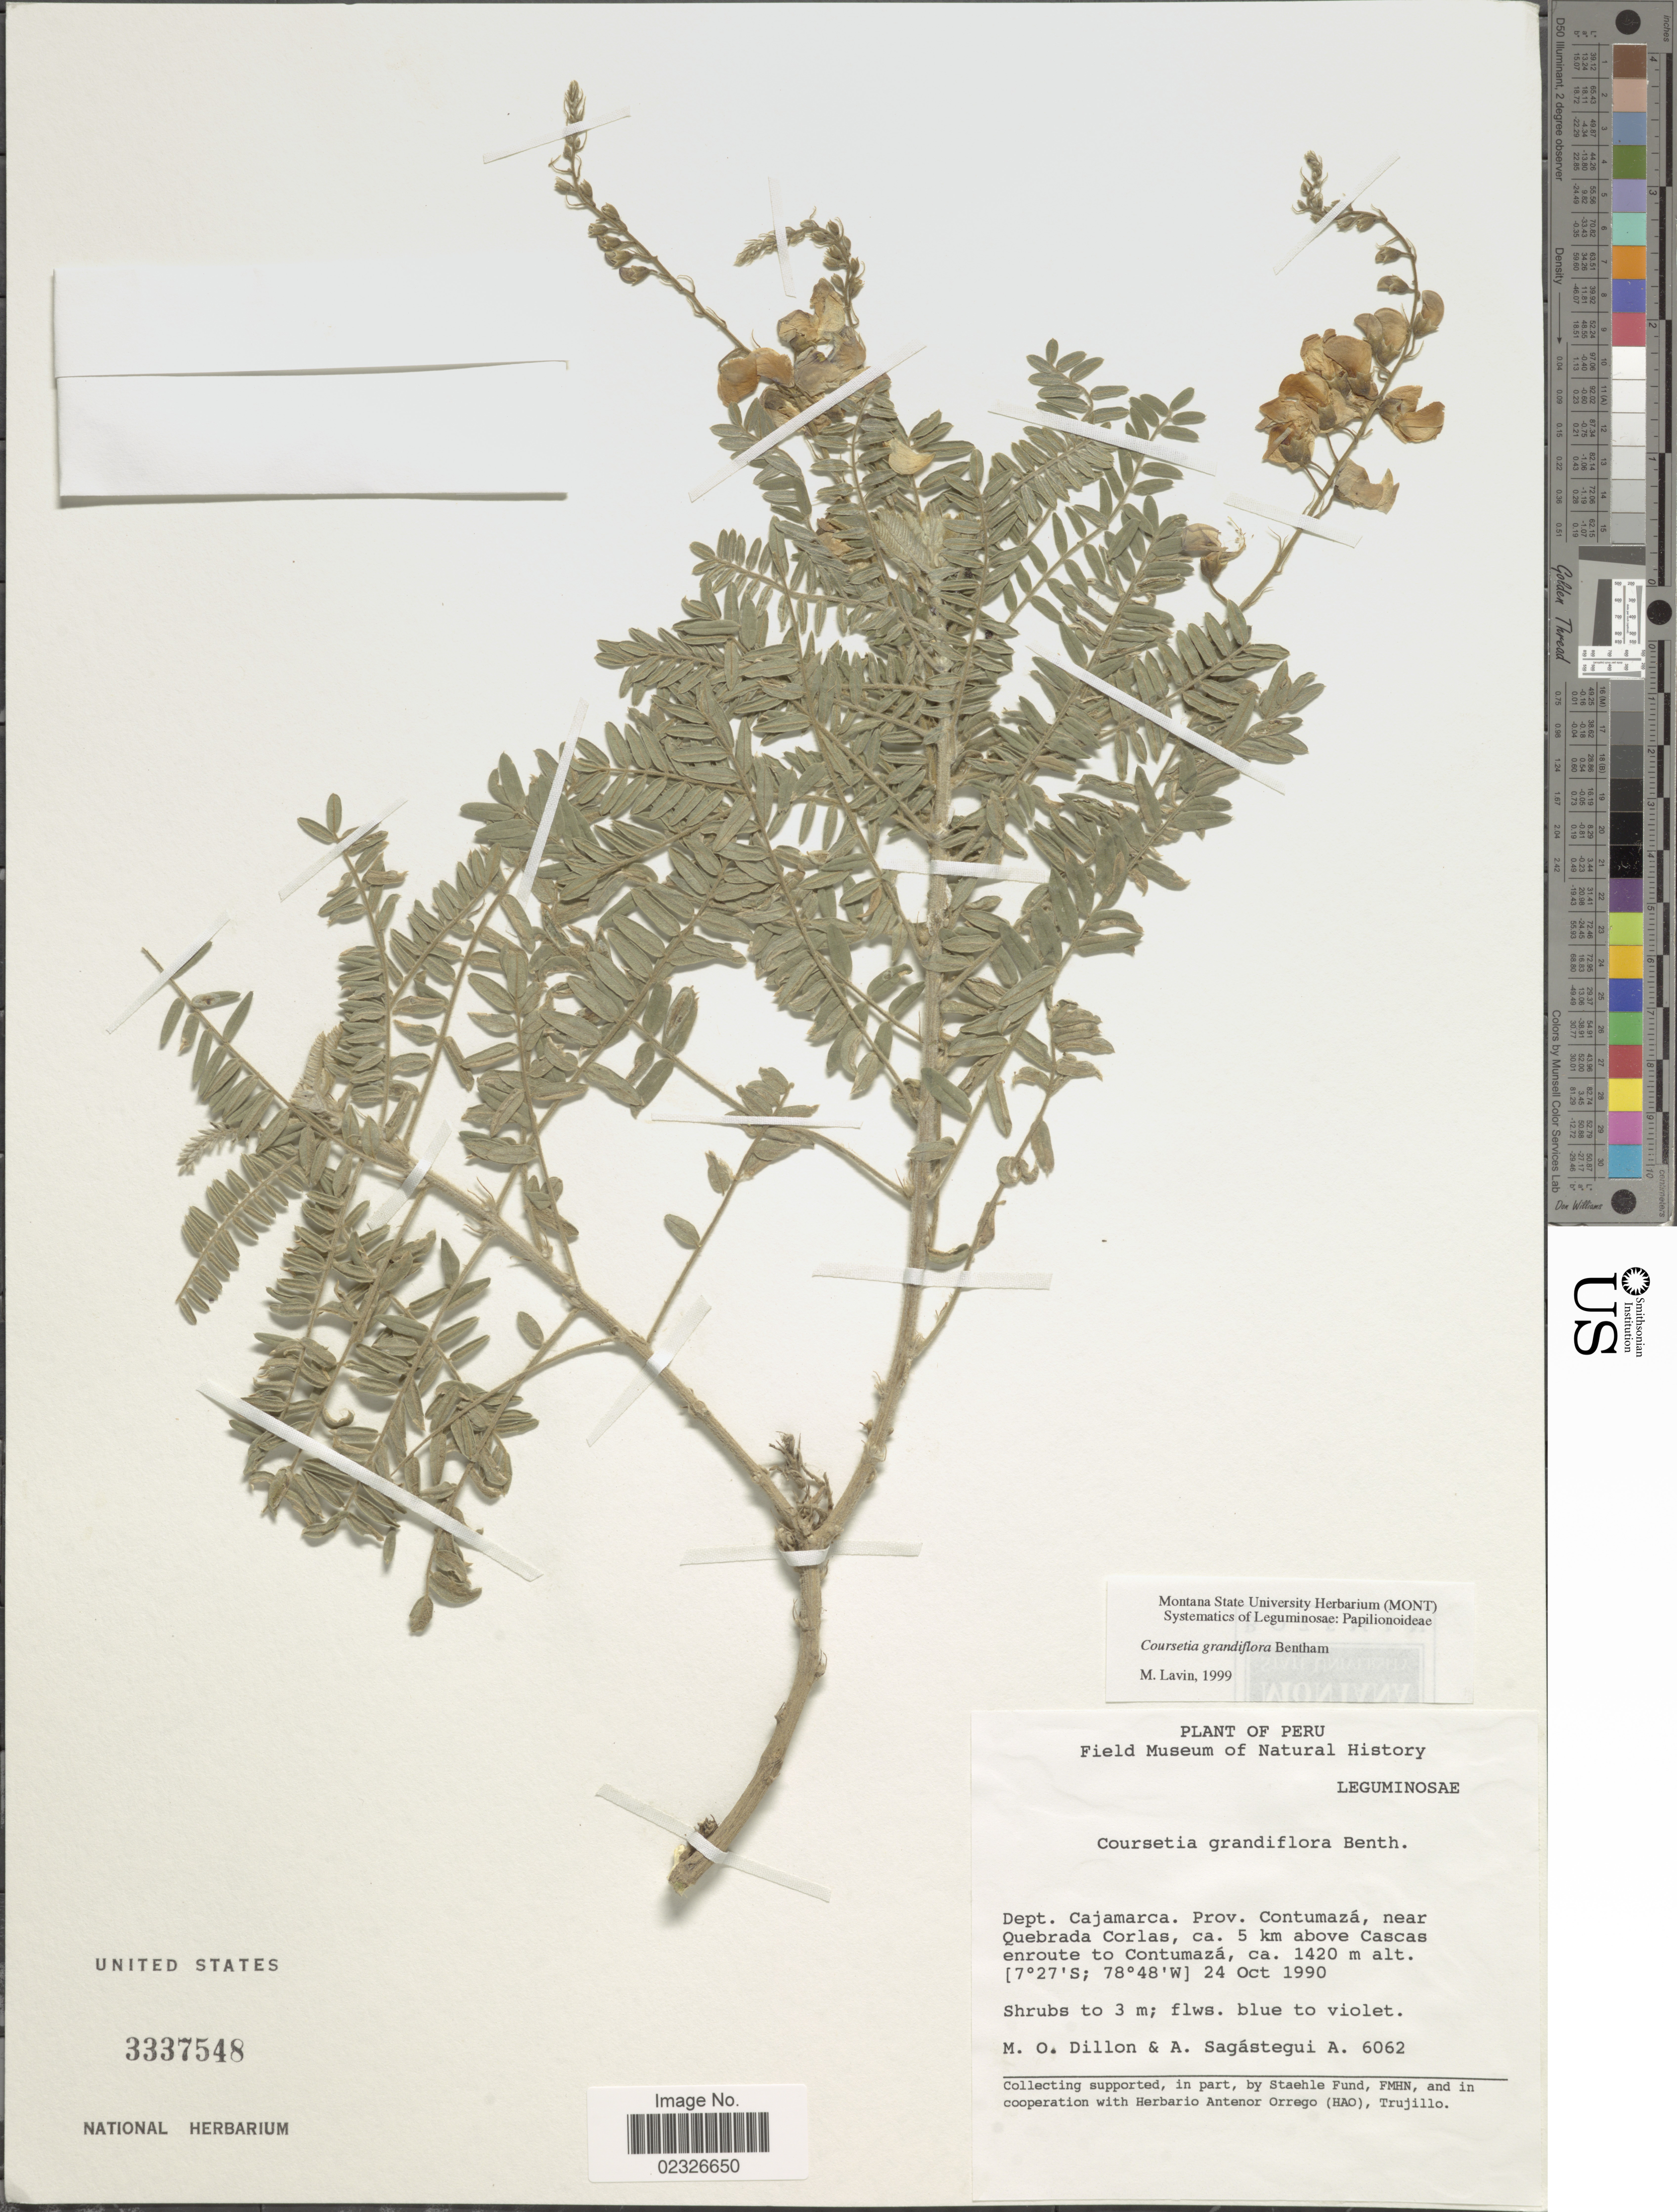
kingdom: Plantae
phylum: Tracheophyta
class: Magnoliopsida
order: Fabales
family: Fabaceae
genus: Coursetia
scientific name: Coursetia grandiflora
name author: Benth.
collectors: M. O. Dillon & A. Sagástegui A.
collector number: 6062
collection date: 1990-10-24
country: Peru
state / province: Cajamarca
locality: Dept. Cajamarca. Prov. Contumazá, near Quebrada Corlas, ca. 5 km above Cascas enroute to Contumazá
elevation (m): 1420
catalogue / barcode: US 3337548